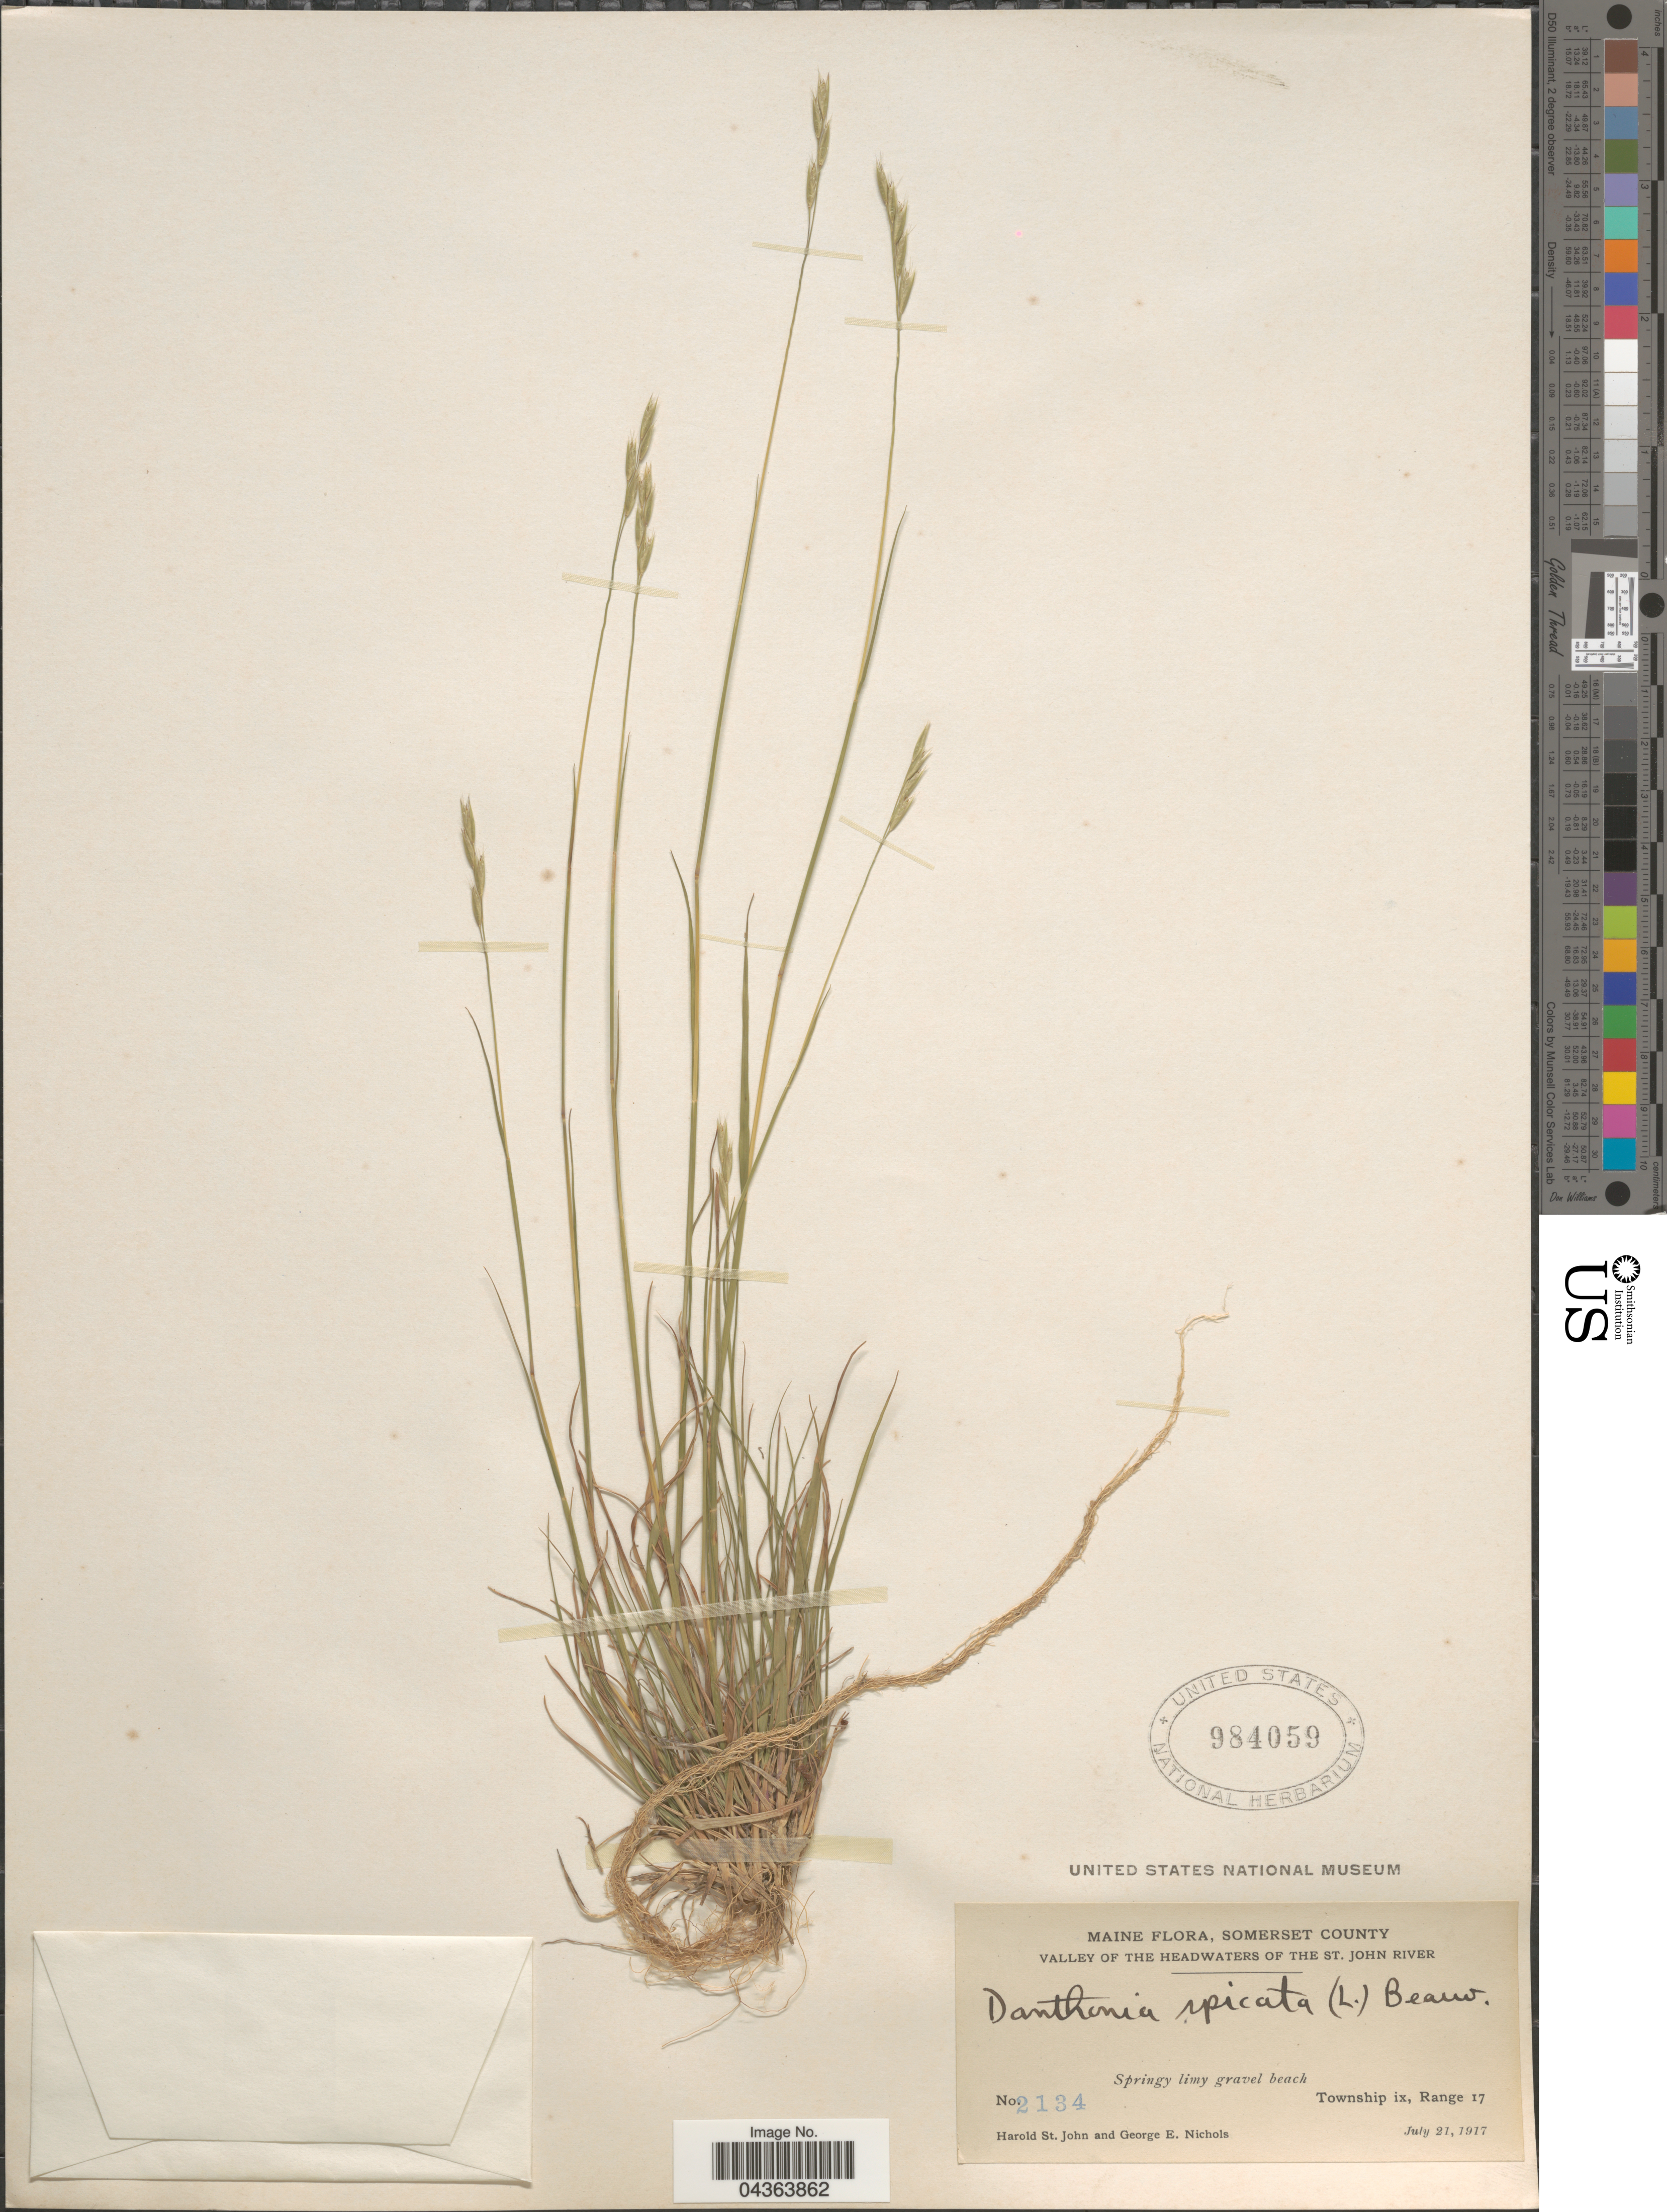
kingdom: Plantae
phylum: Tracheophyta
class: Liliopsida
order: Poales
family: Poaceae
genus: Danthonia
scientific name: Danthonia spicata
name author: (L.) P. Beauv. ex Roem. & Schult.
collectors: H. St. John & G. E. Nichols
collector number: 2134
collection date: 1917-07-21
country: United States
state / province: Maine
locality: Somerset County. Valley of the Headwaters of the St. John River. Township ix, Range 17.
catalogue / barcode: US 984059